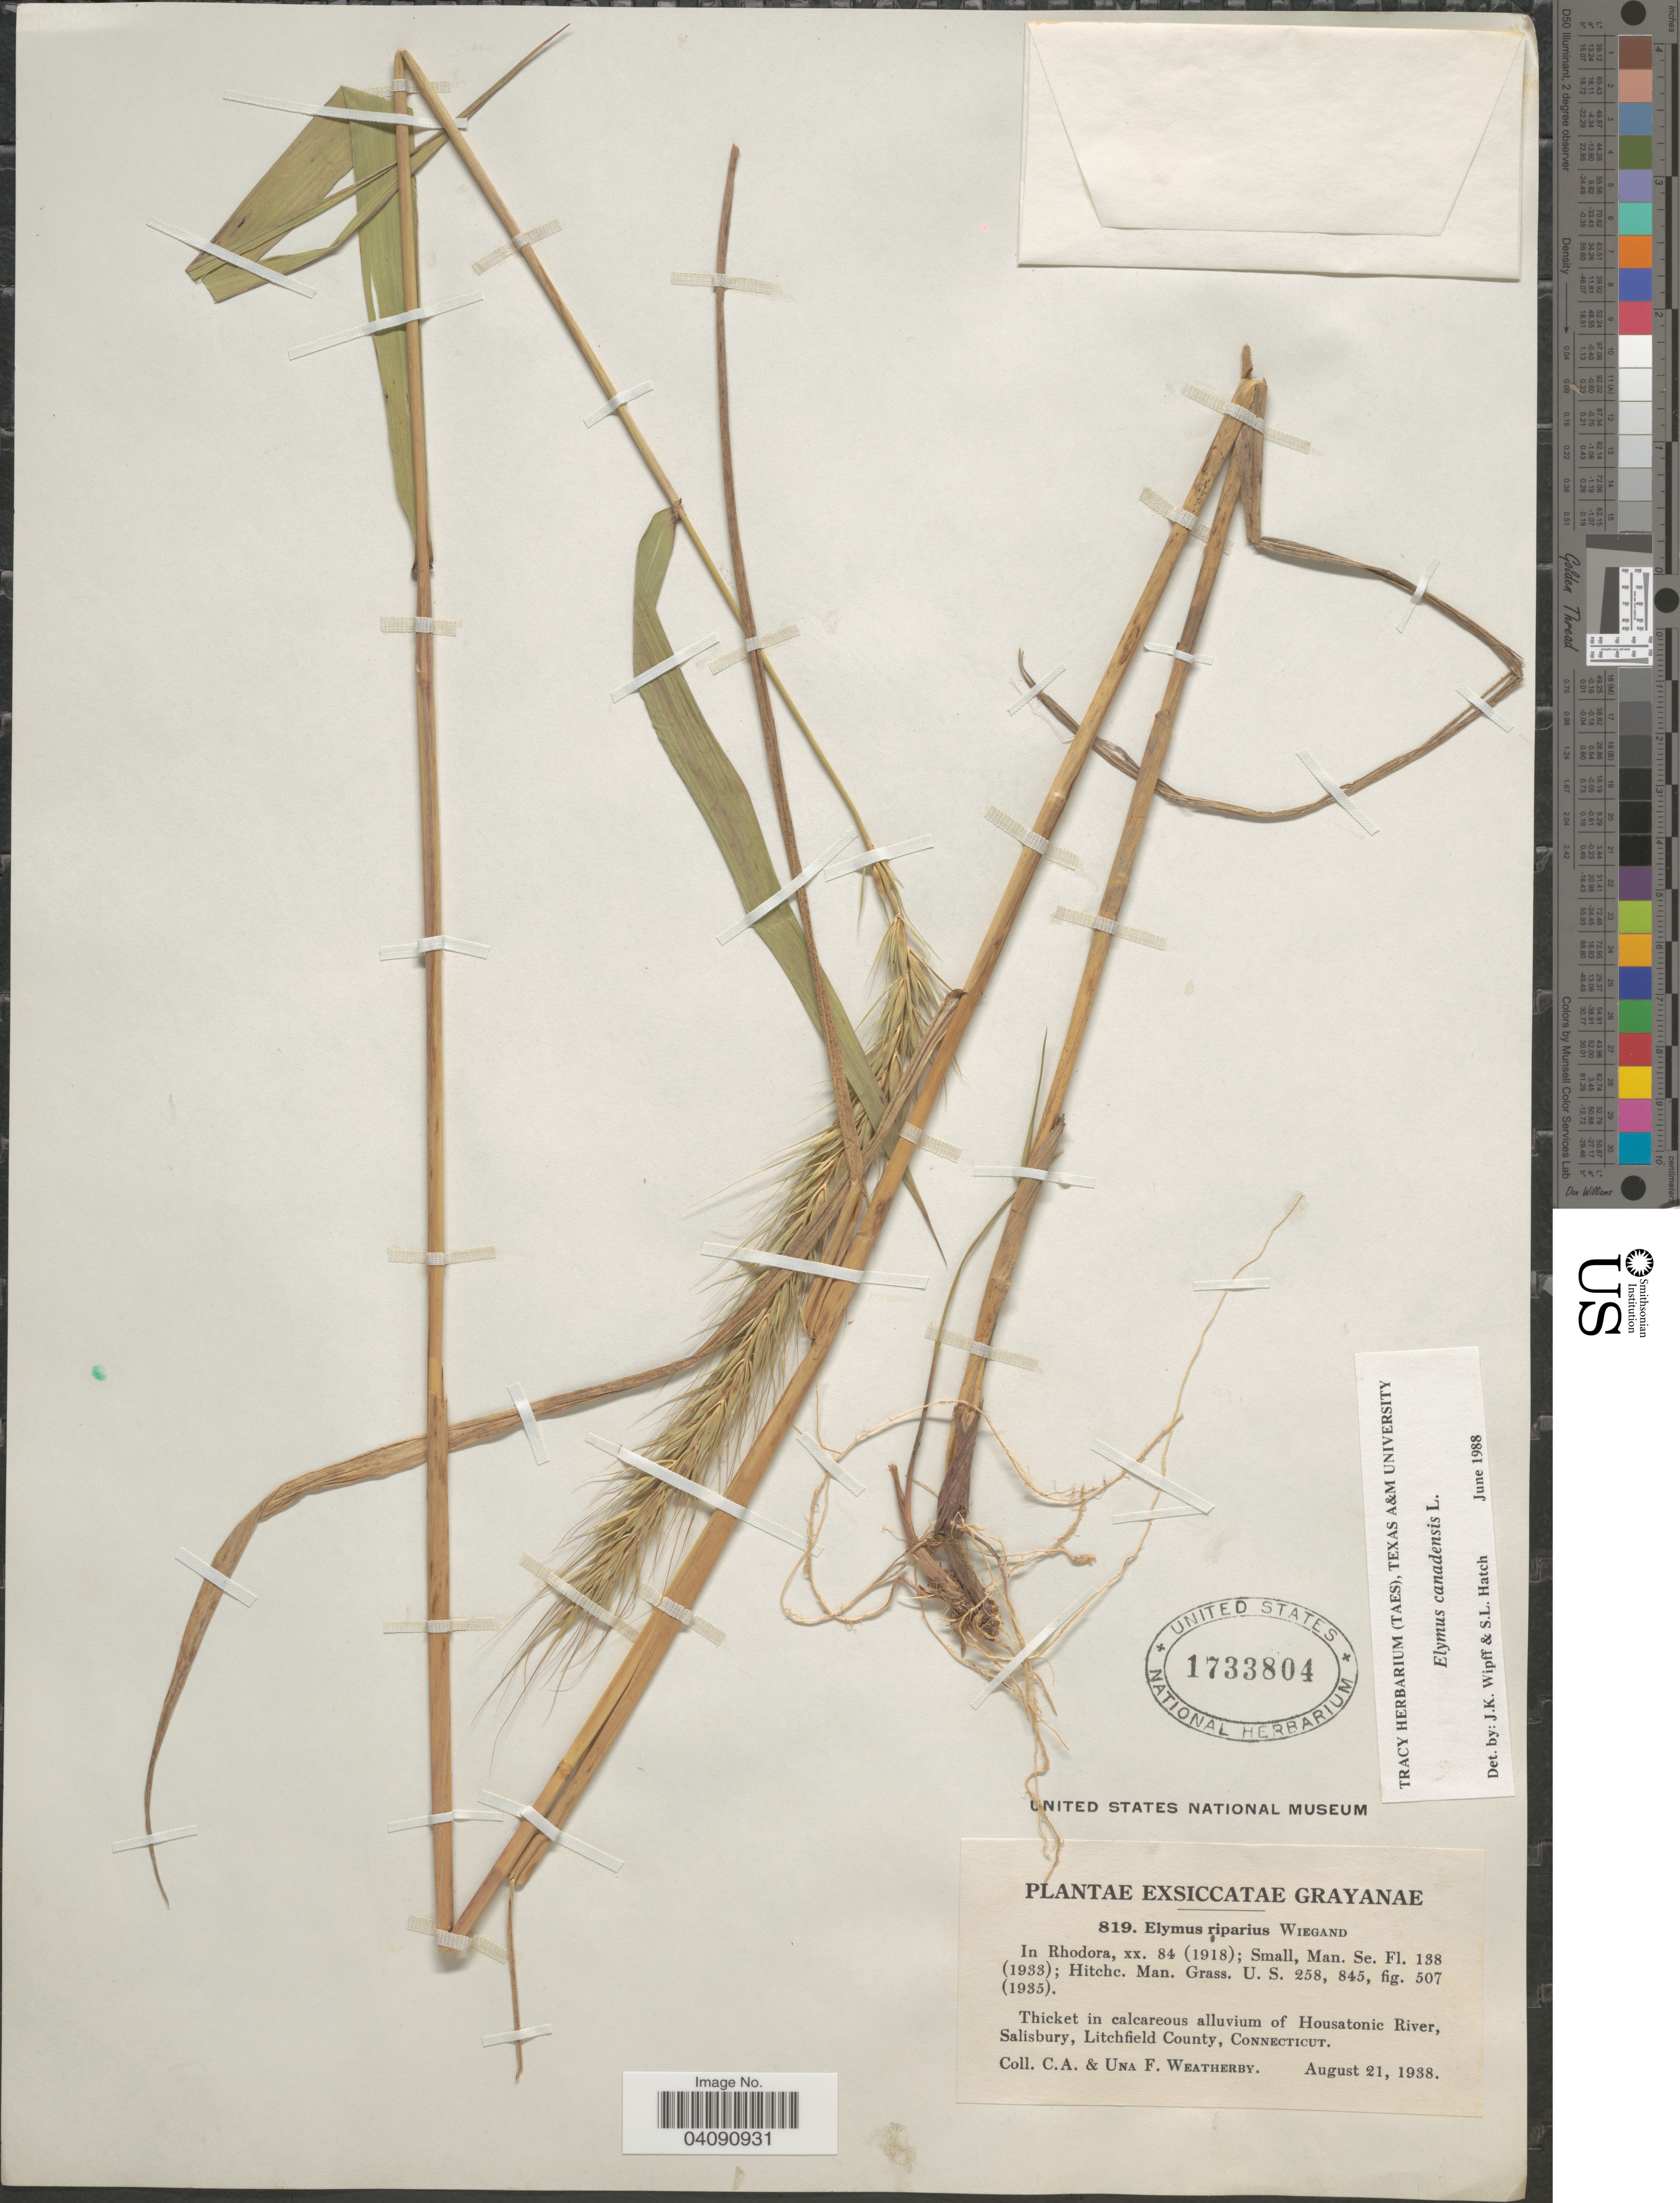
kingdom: Plantae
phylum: Tracheophyta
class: Liliopsida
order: Poales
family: Poaceae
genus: Elymus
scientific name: Elymus canadensis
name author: L.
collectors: C. A. Weatherby & U. Weatherby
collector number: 819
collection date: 1938-08-21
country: United States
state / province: Connecticut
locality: Thicket in calcareous alluvium of Housatonic River, Salisbury, Litchfield County.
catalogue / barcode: US 1733804